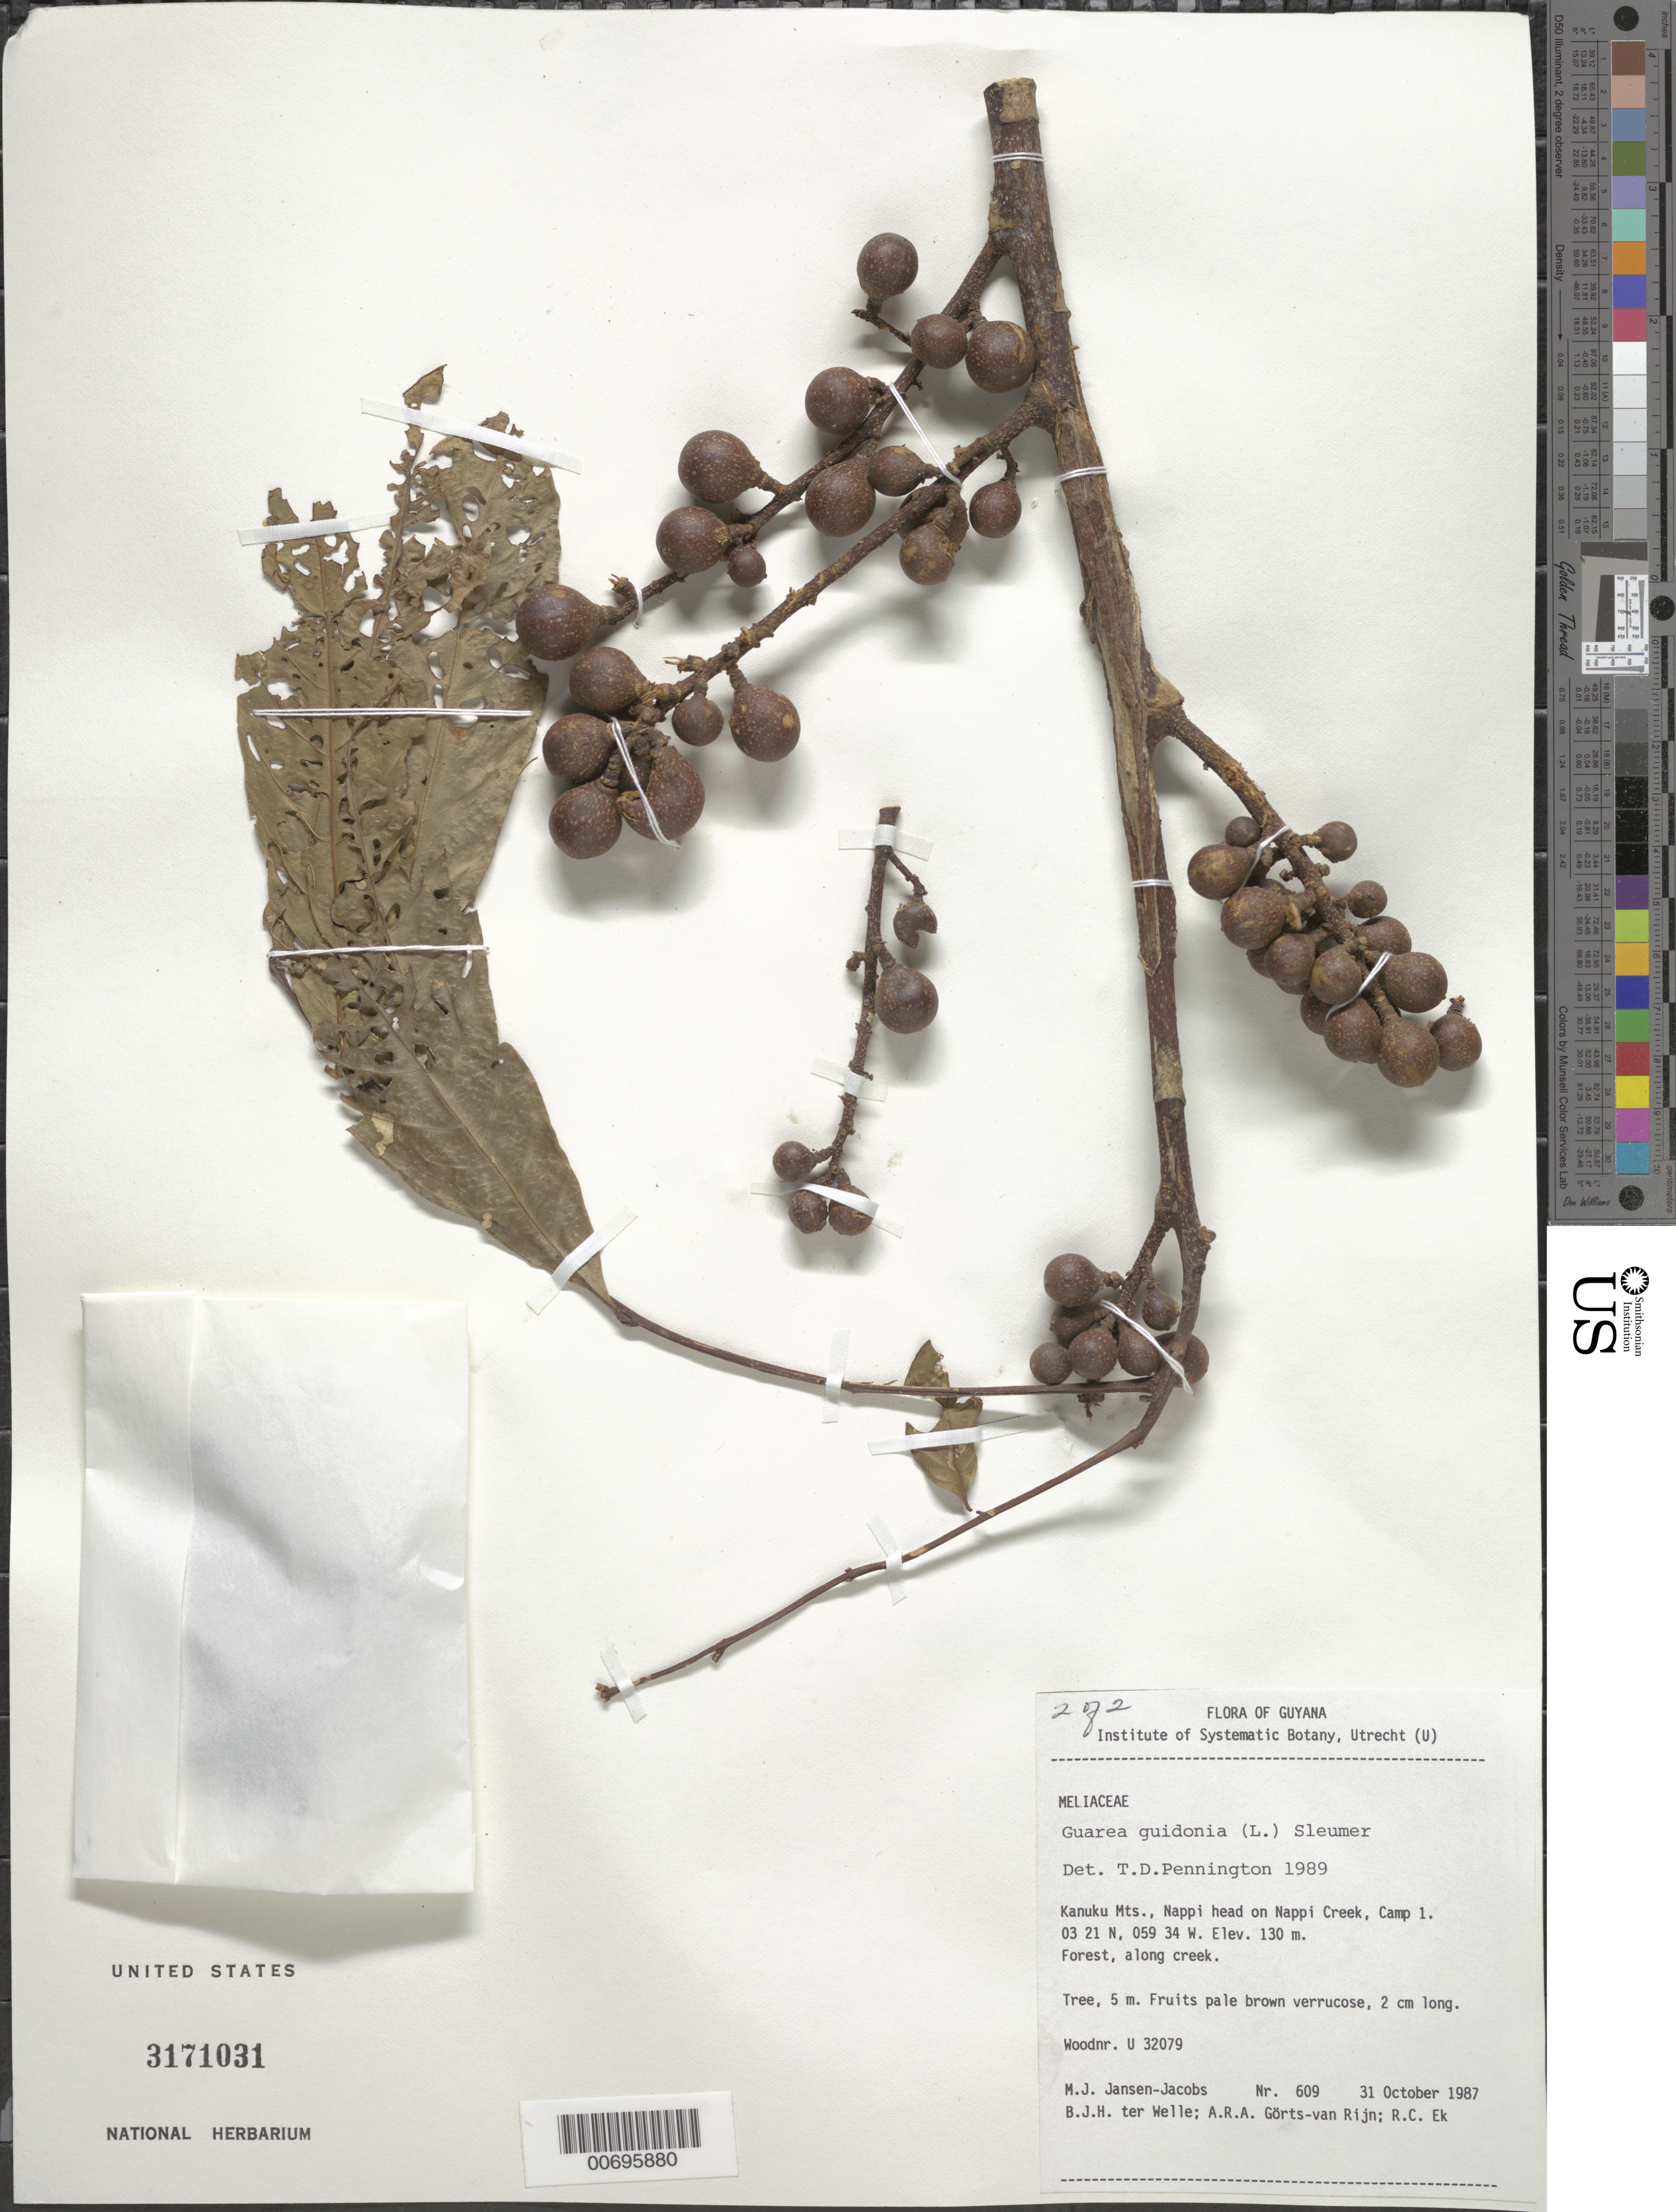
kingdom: Plantae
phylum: Tracheophyta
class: Magnoliopsida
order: Sapindales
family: Meliaceae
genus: Guarea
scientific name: Guarea guidonia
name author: (L.) Sleumer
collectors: M. J. Jansen-Jacobs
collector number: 609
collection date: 1987-10-31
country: Guyana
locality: Kanuku Mts., Nappi head on Nappi Creek, Cap 1.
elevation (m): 130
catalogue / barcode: US 3171031